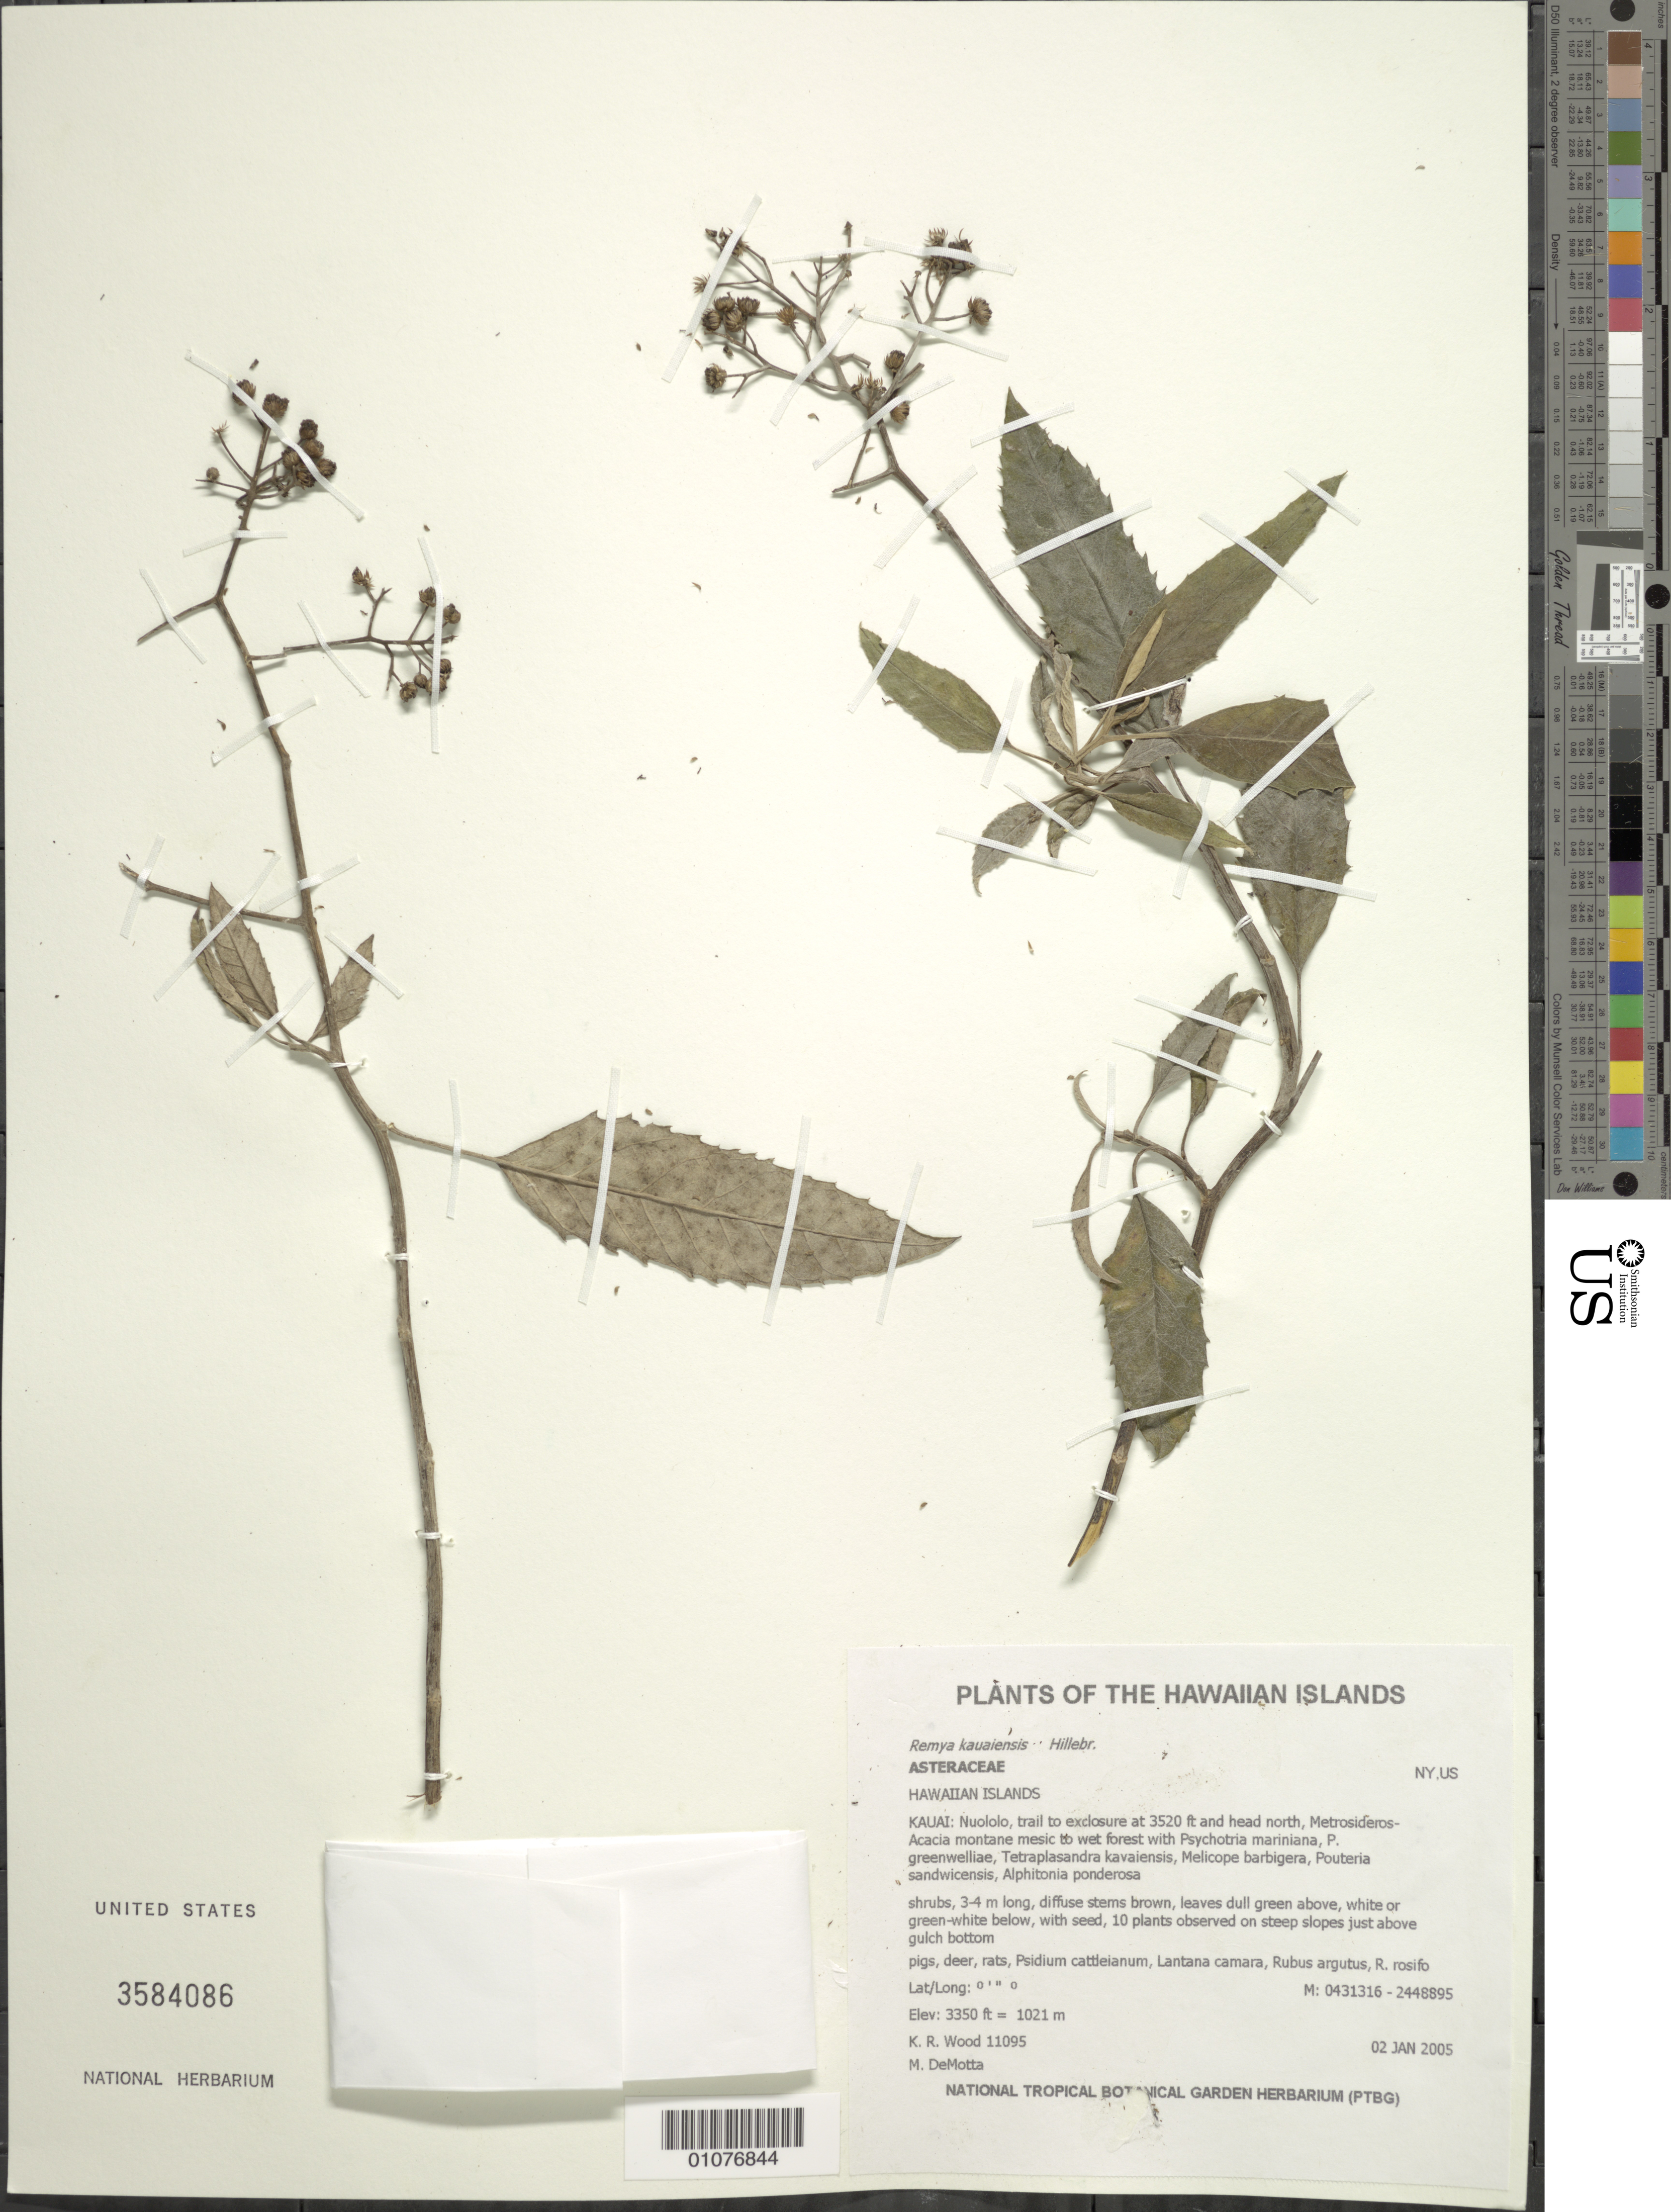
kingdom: Plantae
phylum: Tracheophyta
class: Magnoliopsida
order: Asterales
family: Asteraceae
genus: Remya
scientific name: Remya kauaiensis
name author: Hillebr.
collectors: K. R. Wood & M. DeMotta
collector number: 3584086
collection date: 2005-01-02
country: United States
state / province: Hawaii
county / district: Kauai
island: Kaua'i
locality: Nuololo, trail to exclosure at 3520 ft and head N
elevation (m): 1021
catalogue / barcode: US 3584086